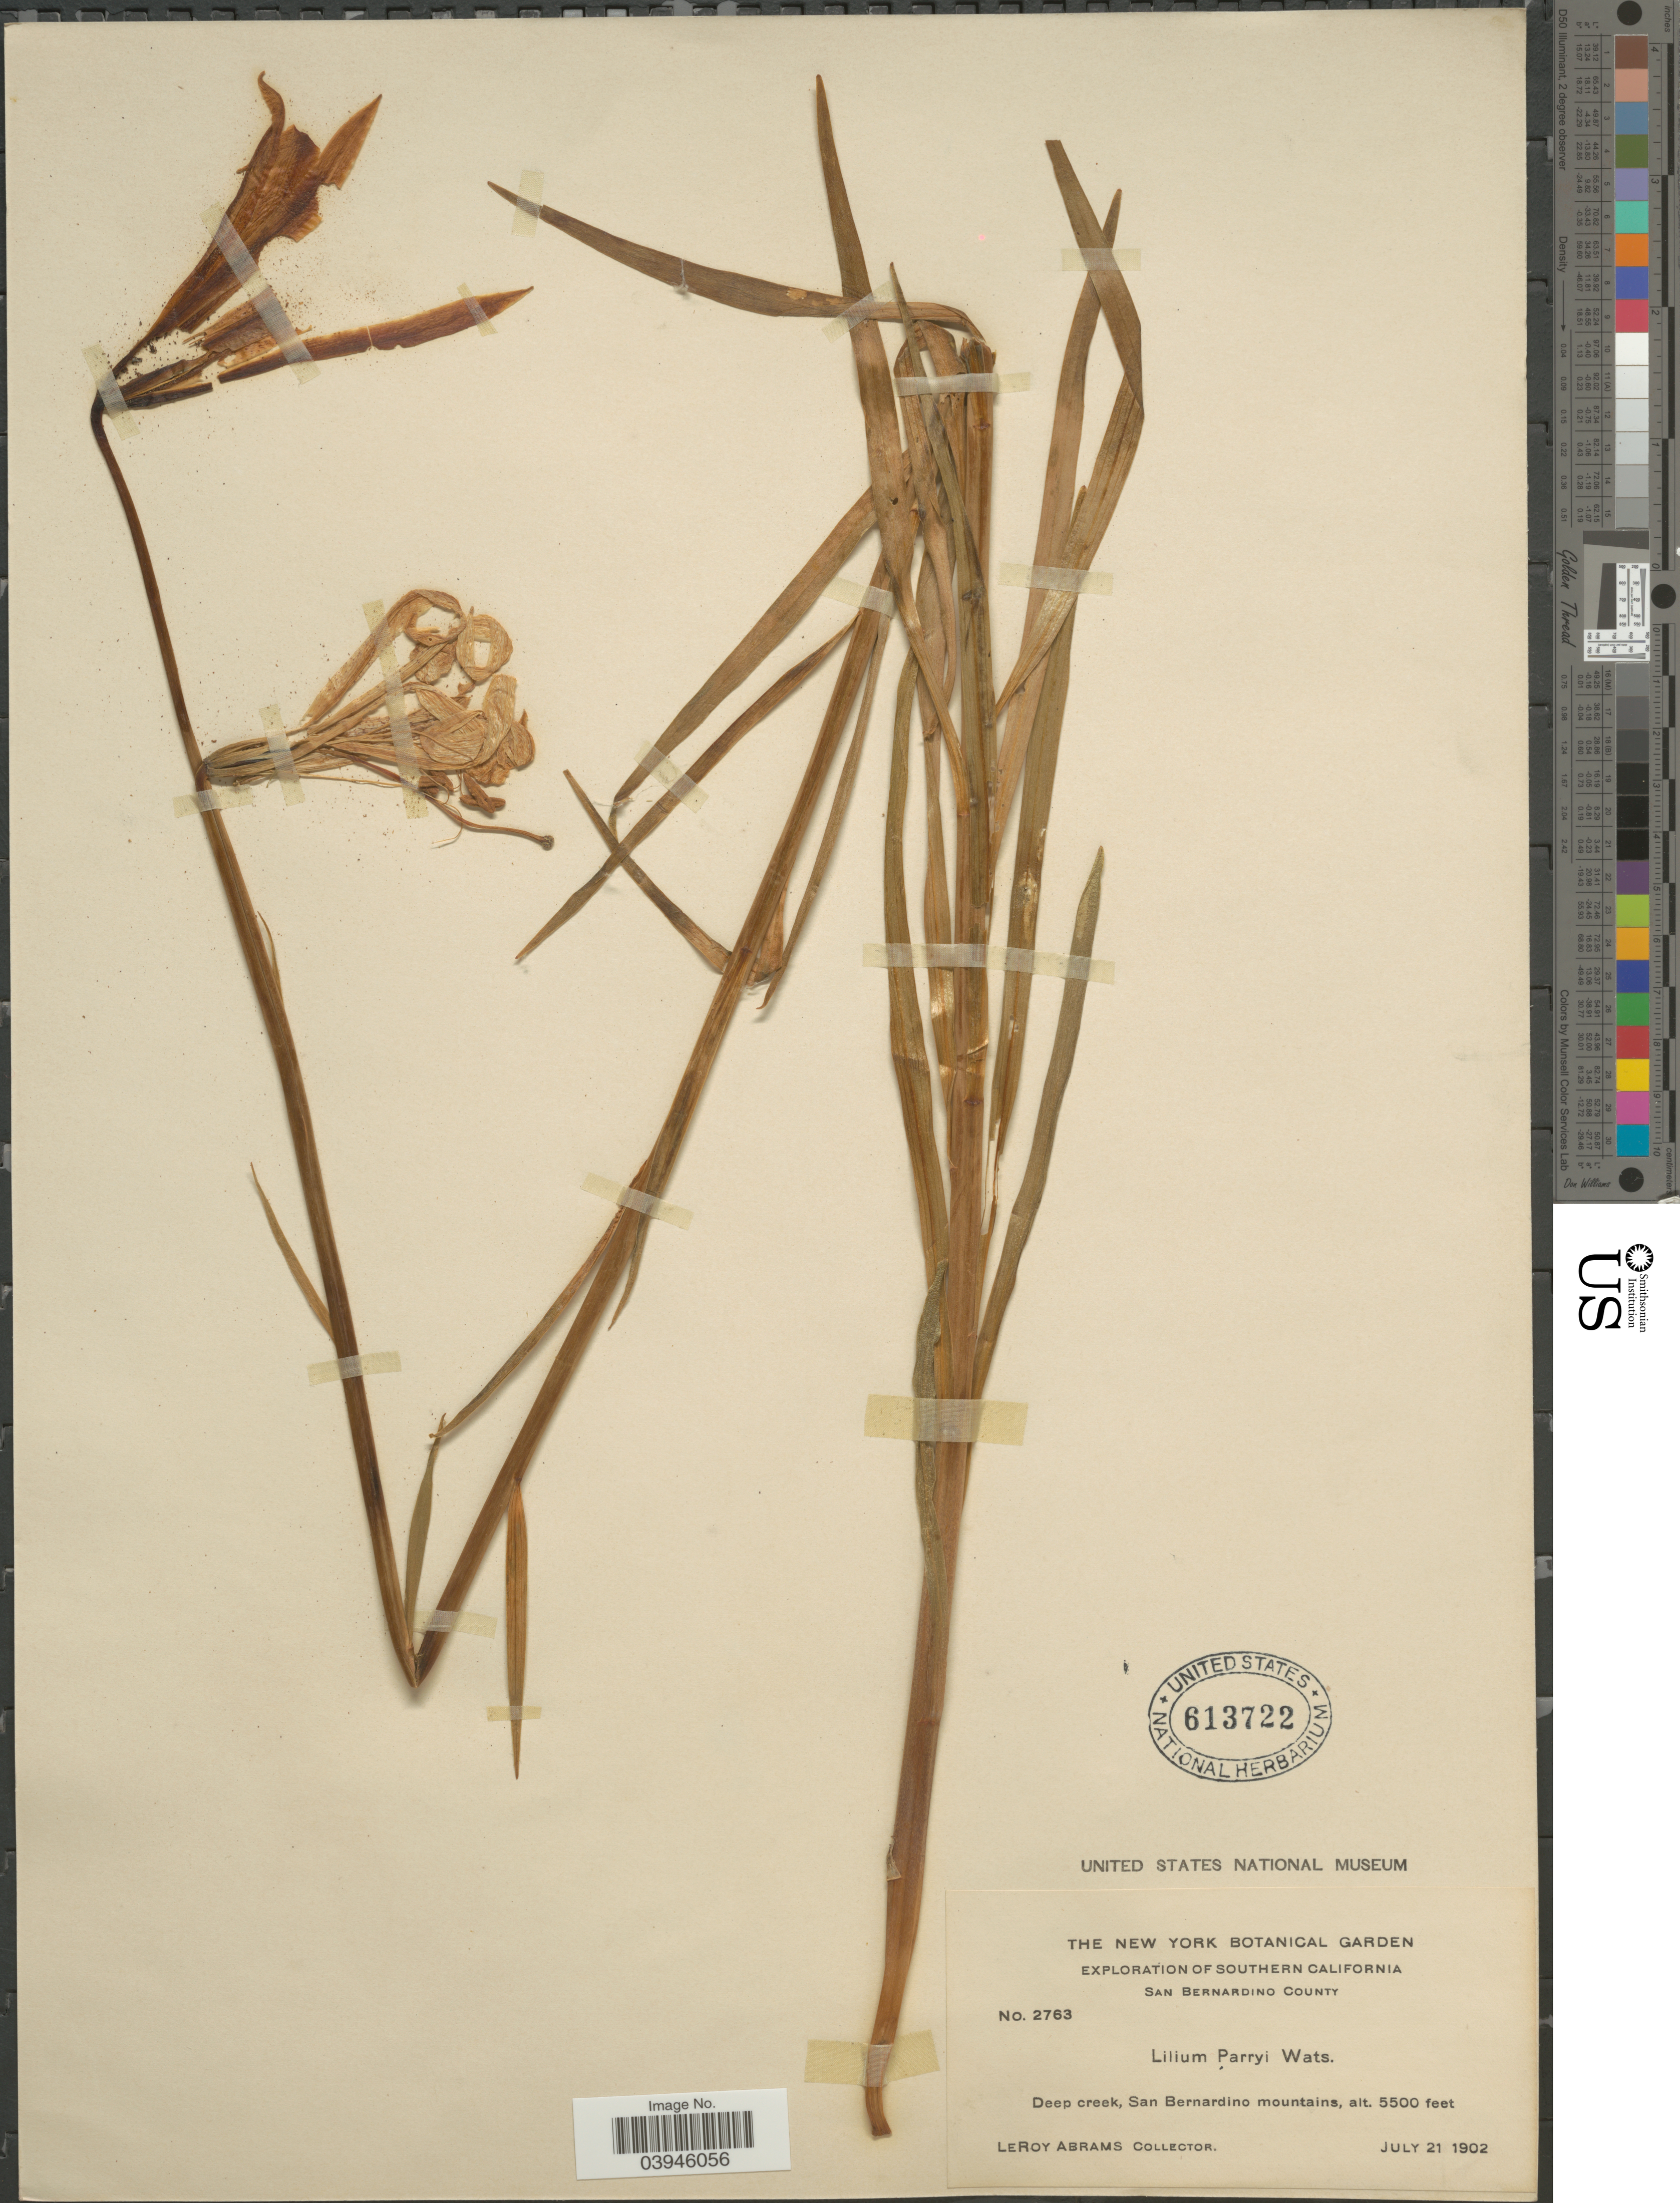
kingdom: Plantae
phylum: Tracheophyta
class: Liliopsida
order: Liliales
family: Liliaceae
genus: Lilium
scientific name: Lilium parryi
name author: S. Watson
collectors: L. Abrams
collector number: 2763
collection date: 1902-07-21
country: United States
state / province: California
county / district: San Bernardino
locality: Southern California. San Bernardino County. Deep creek, San Bernardino mountains.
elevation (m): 1676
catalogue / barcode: US 613722